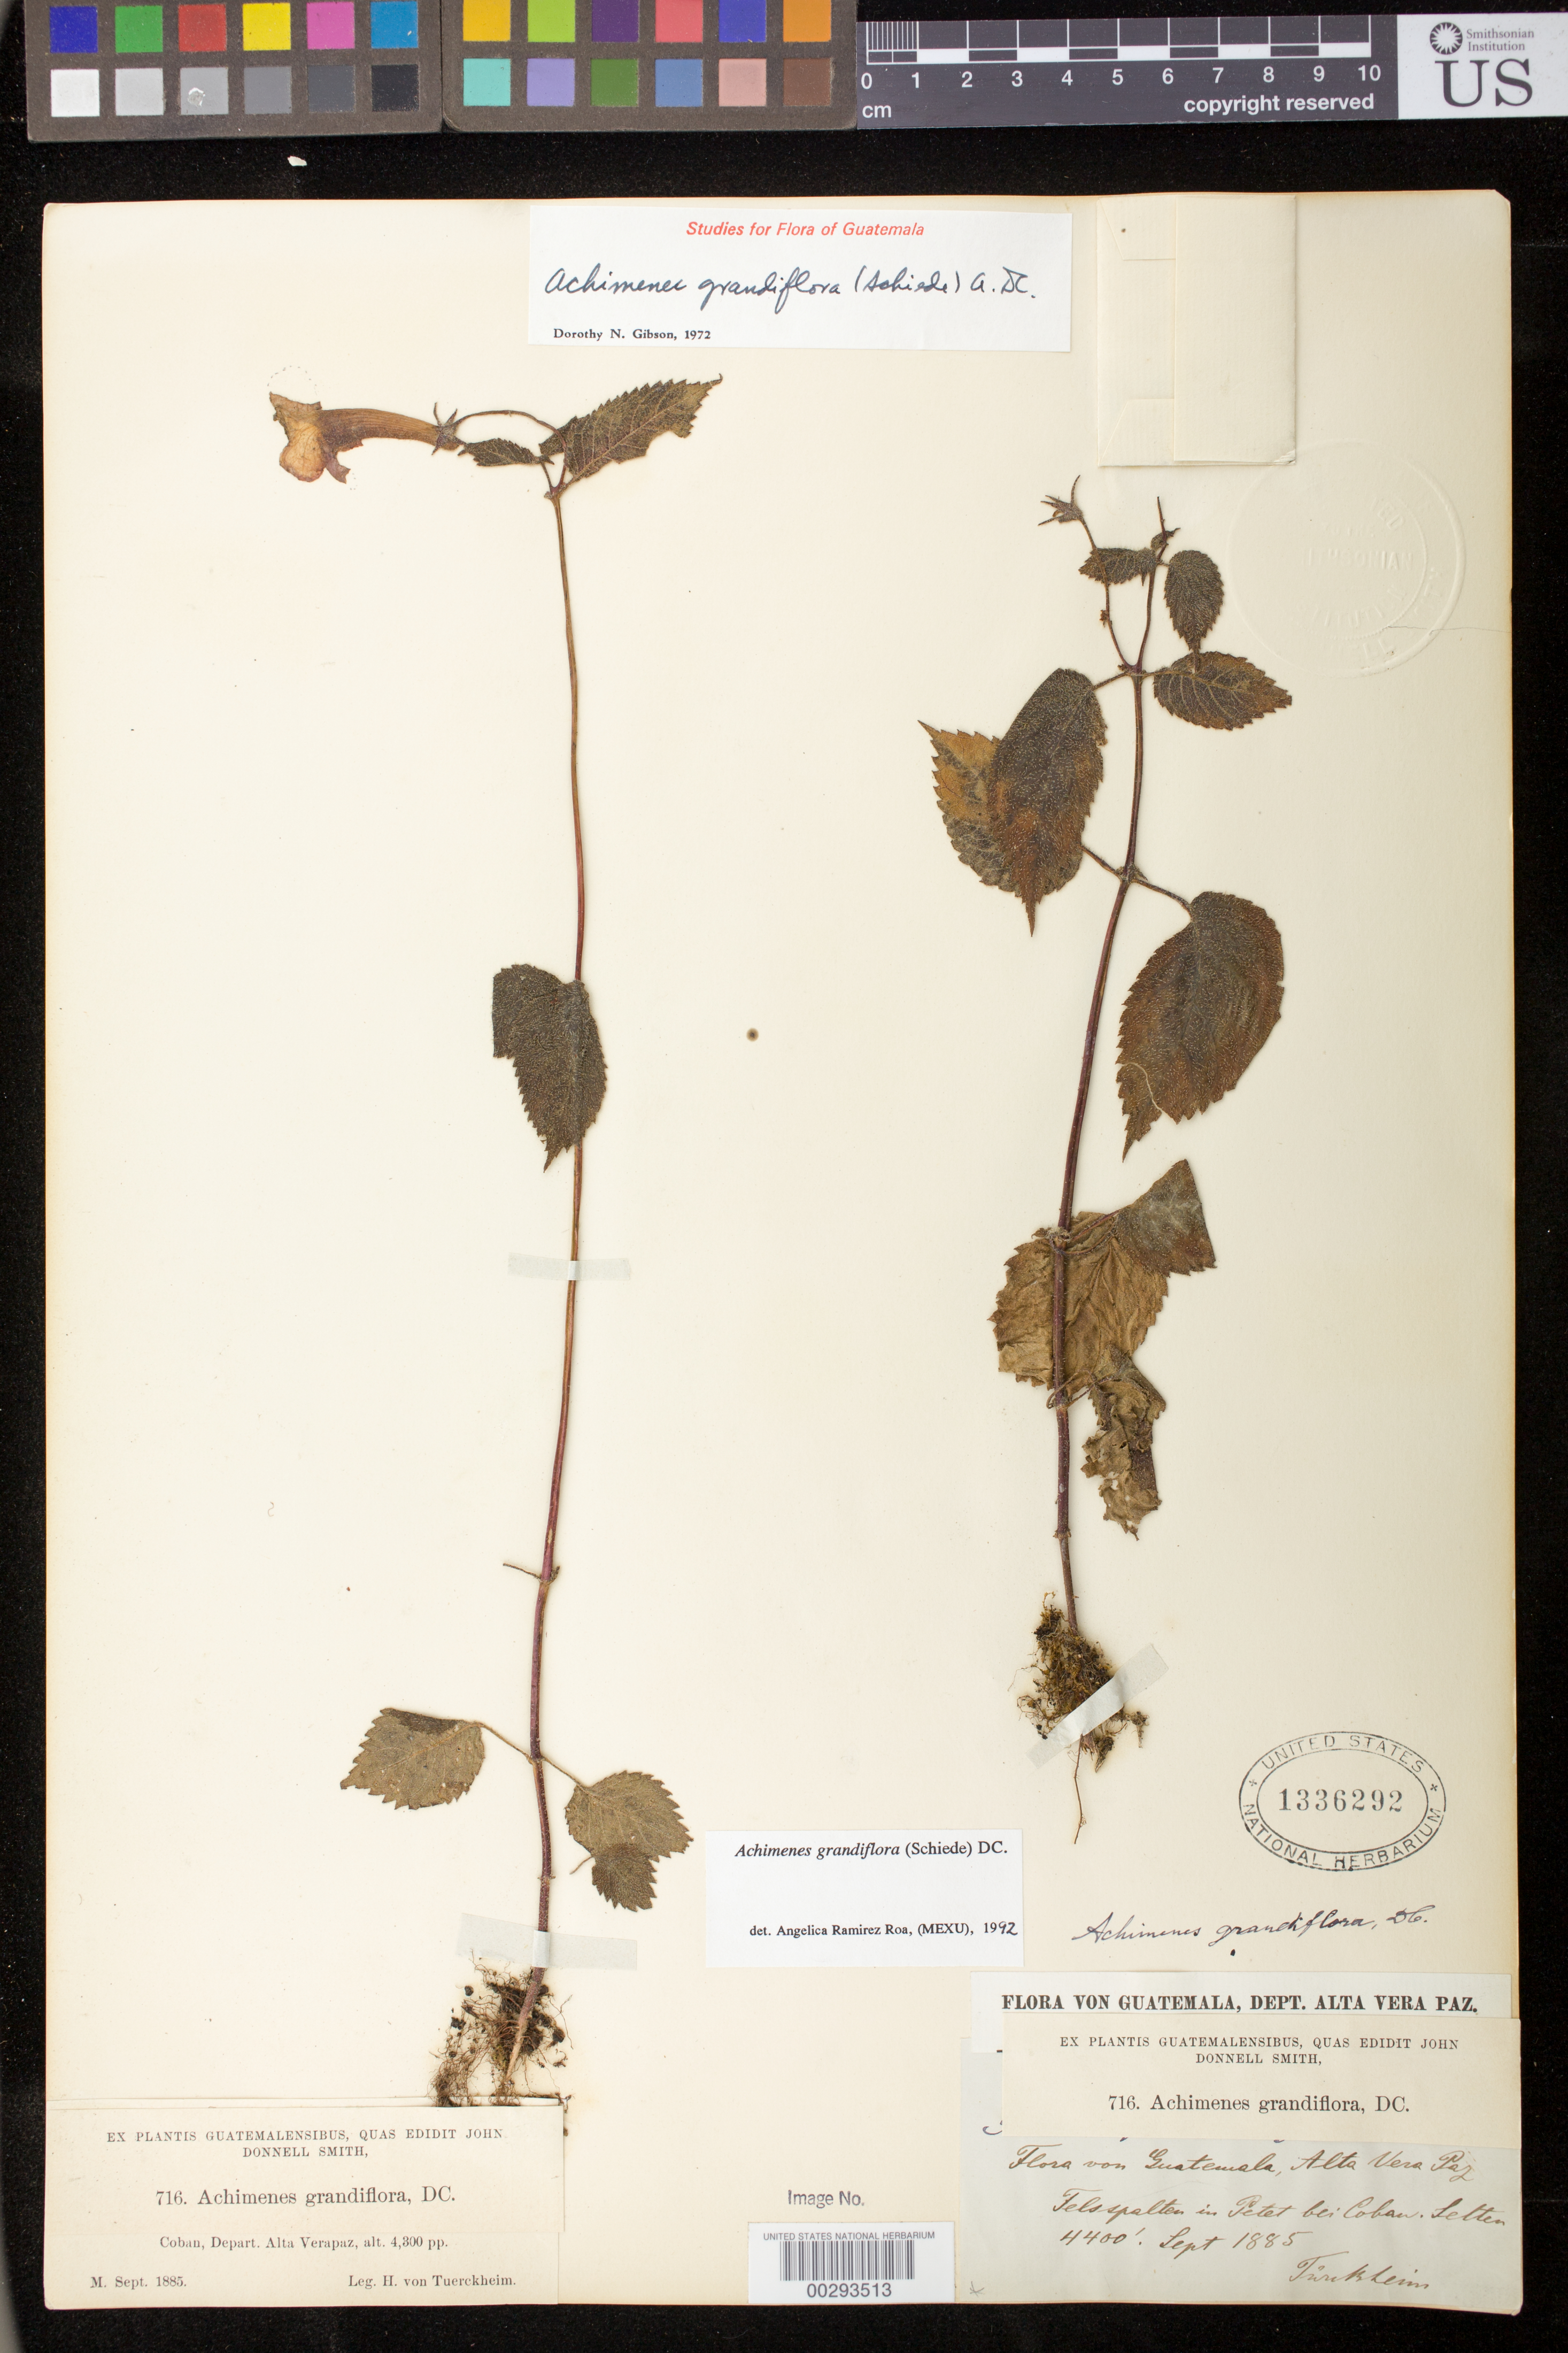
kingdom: Plantae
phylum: Tracheophyta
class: Magnoliopsida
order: Lamiales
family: Gesneriaceae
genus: Achimenes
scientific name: Achimenes grandiflora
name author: (Schiede) DC.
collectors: H. von Türckheim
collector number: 716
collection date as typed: Sep 1885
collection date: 1885-09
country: Guatemala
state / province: Alta Verapaz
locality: Coban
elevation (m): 1311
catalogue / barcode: US 1336292